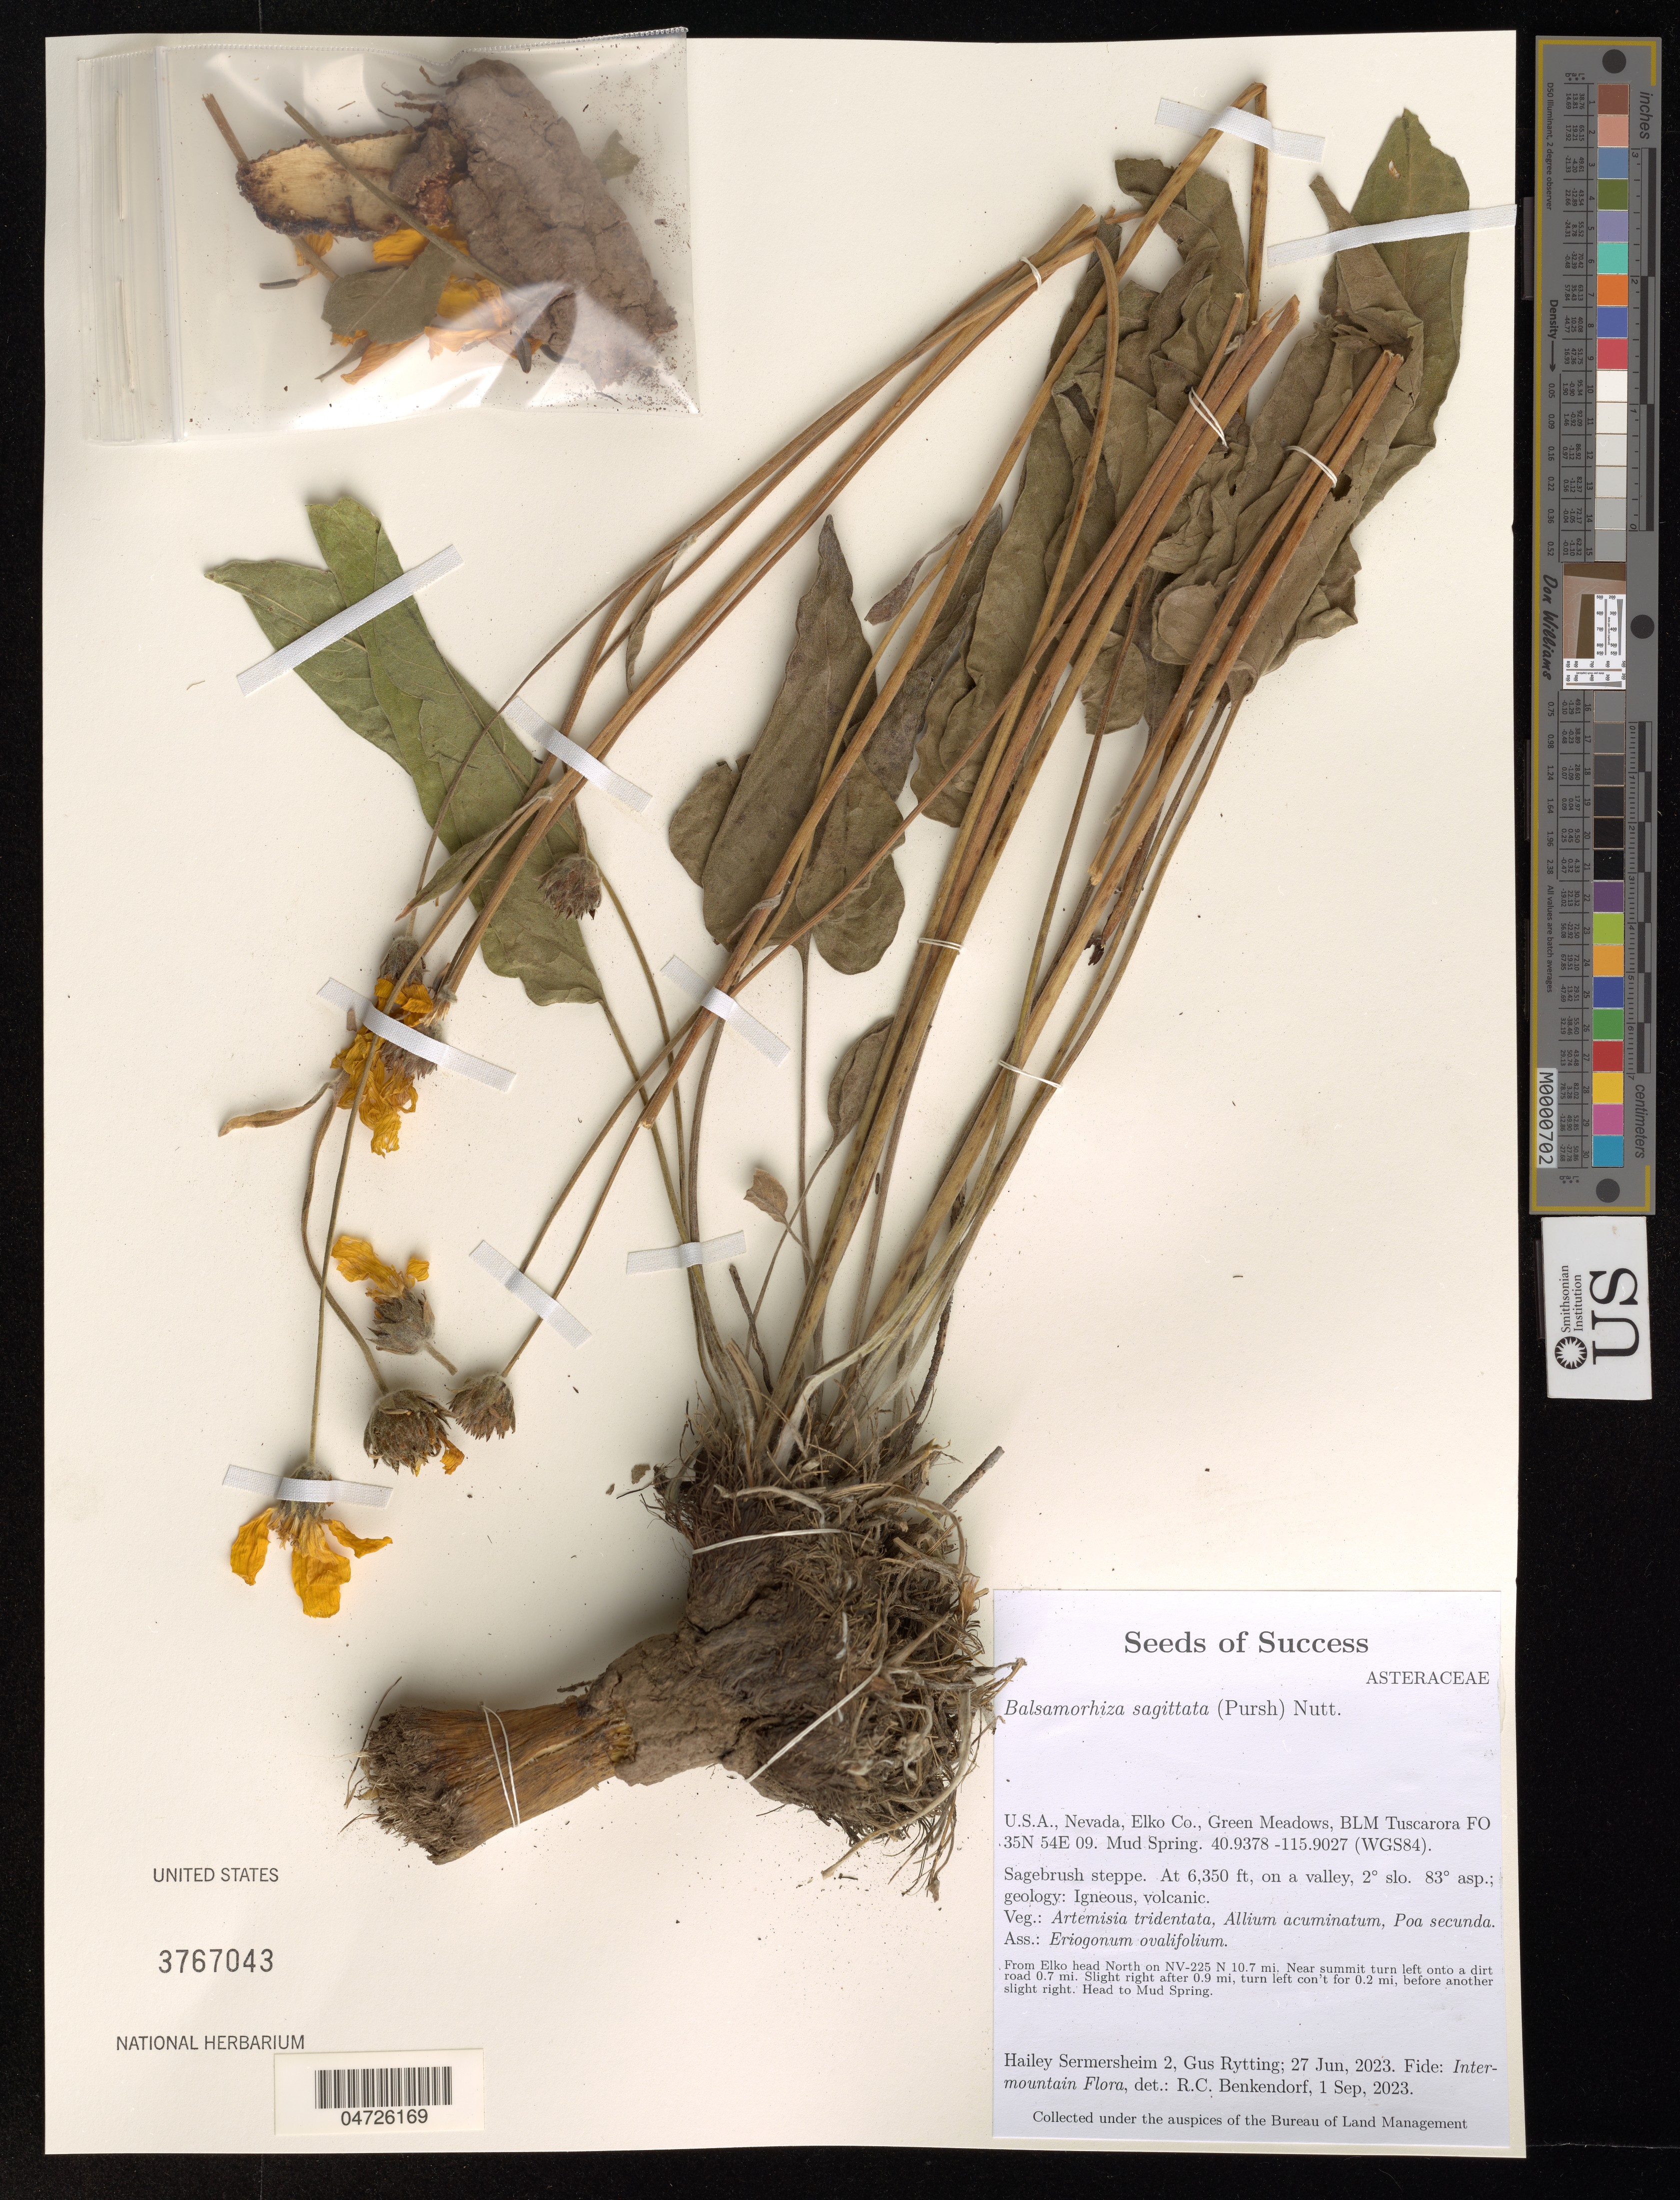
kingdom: Plantae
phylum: Tracheophyta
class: Magnoliopsida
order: Asterales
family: Asteraceae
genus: Balsamorhiza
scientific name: Balsamorhiza sagittata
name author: (Pursh) Nutt.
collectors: H. Sermersheim & G. Rytting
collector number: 2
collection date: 2023-06-27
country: United States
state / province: Nevada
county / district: Elko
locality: Elko Co., Green Meadows, BLM Tuscarora FO 35N 54E 09. Mud Spring. (WGS84). From Elko head North on NV-225 N 10.7 mi. Near summit turn left onto a dirt road 0.7 mi. Slight right after 0.9 mi, turn left con't for 0.2 mi, before another slight right. Head to Mud Spring.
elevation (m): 1935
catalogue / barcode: US 3767043